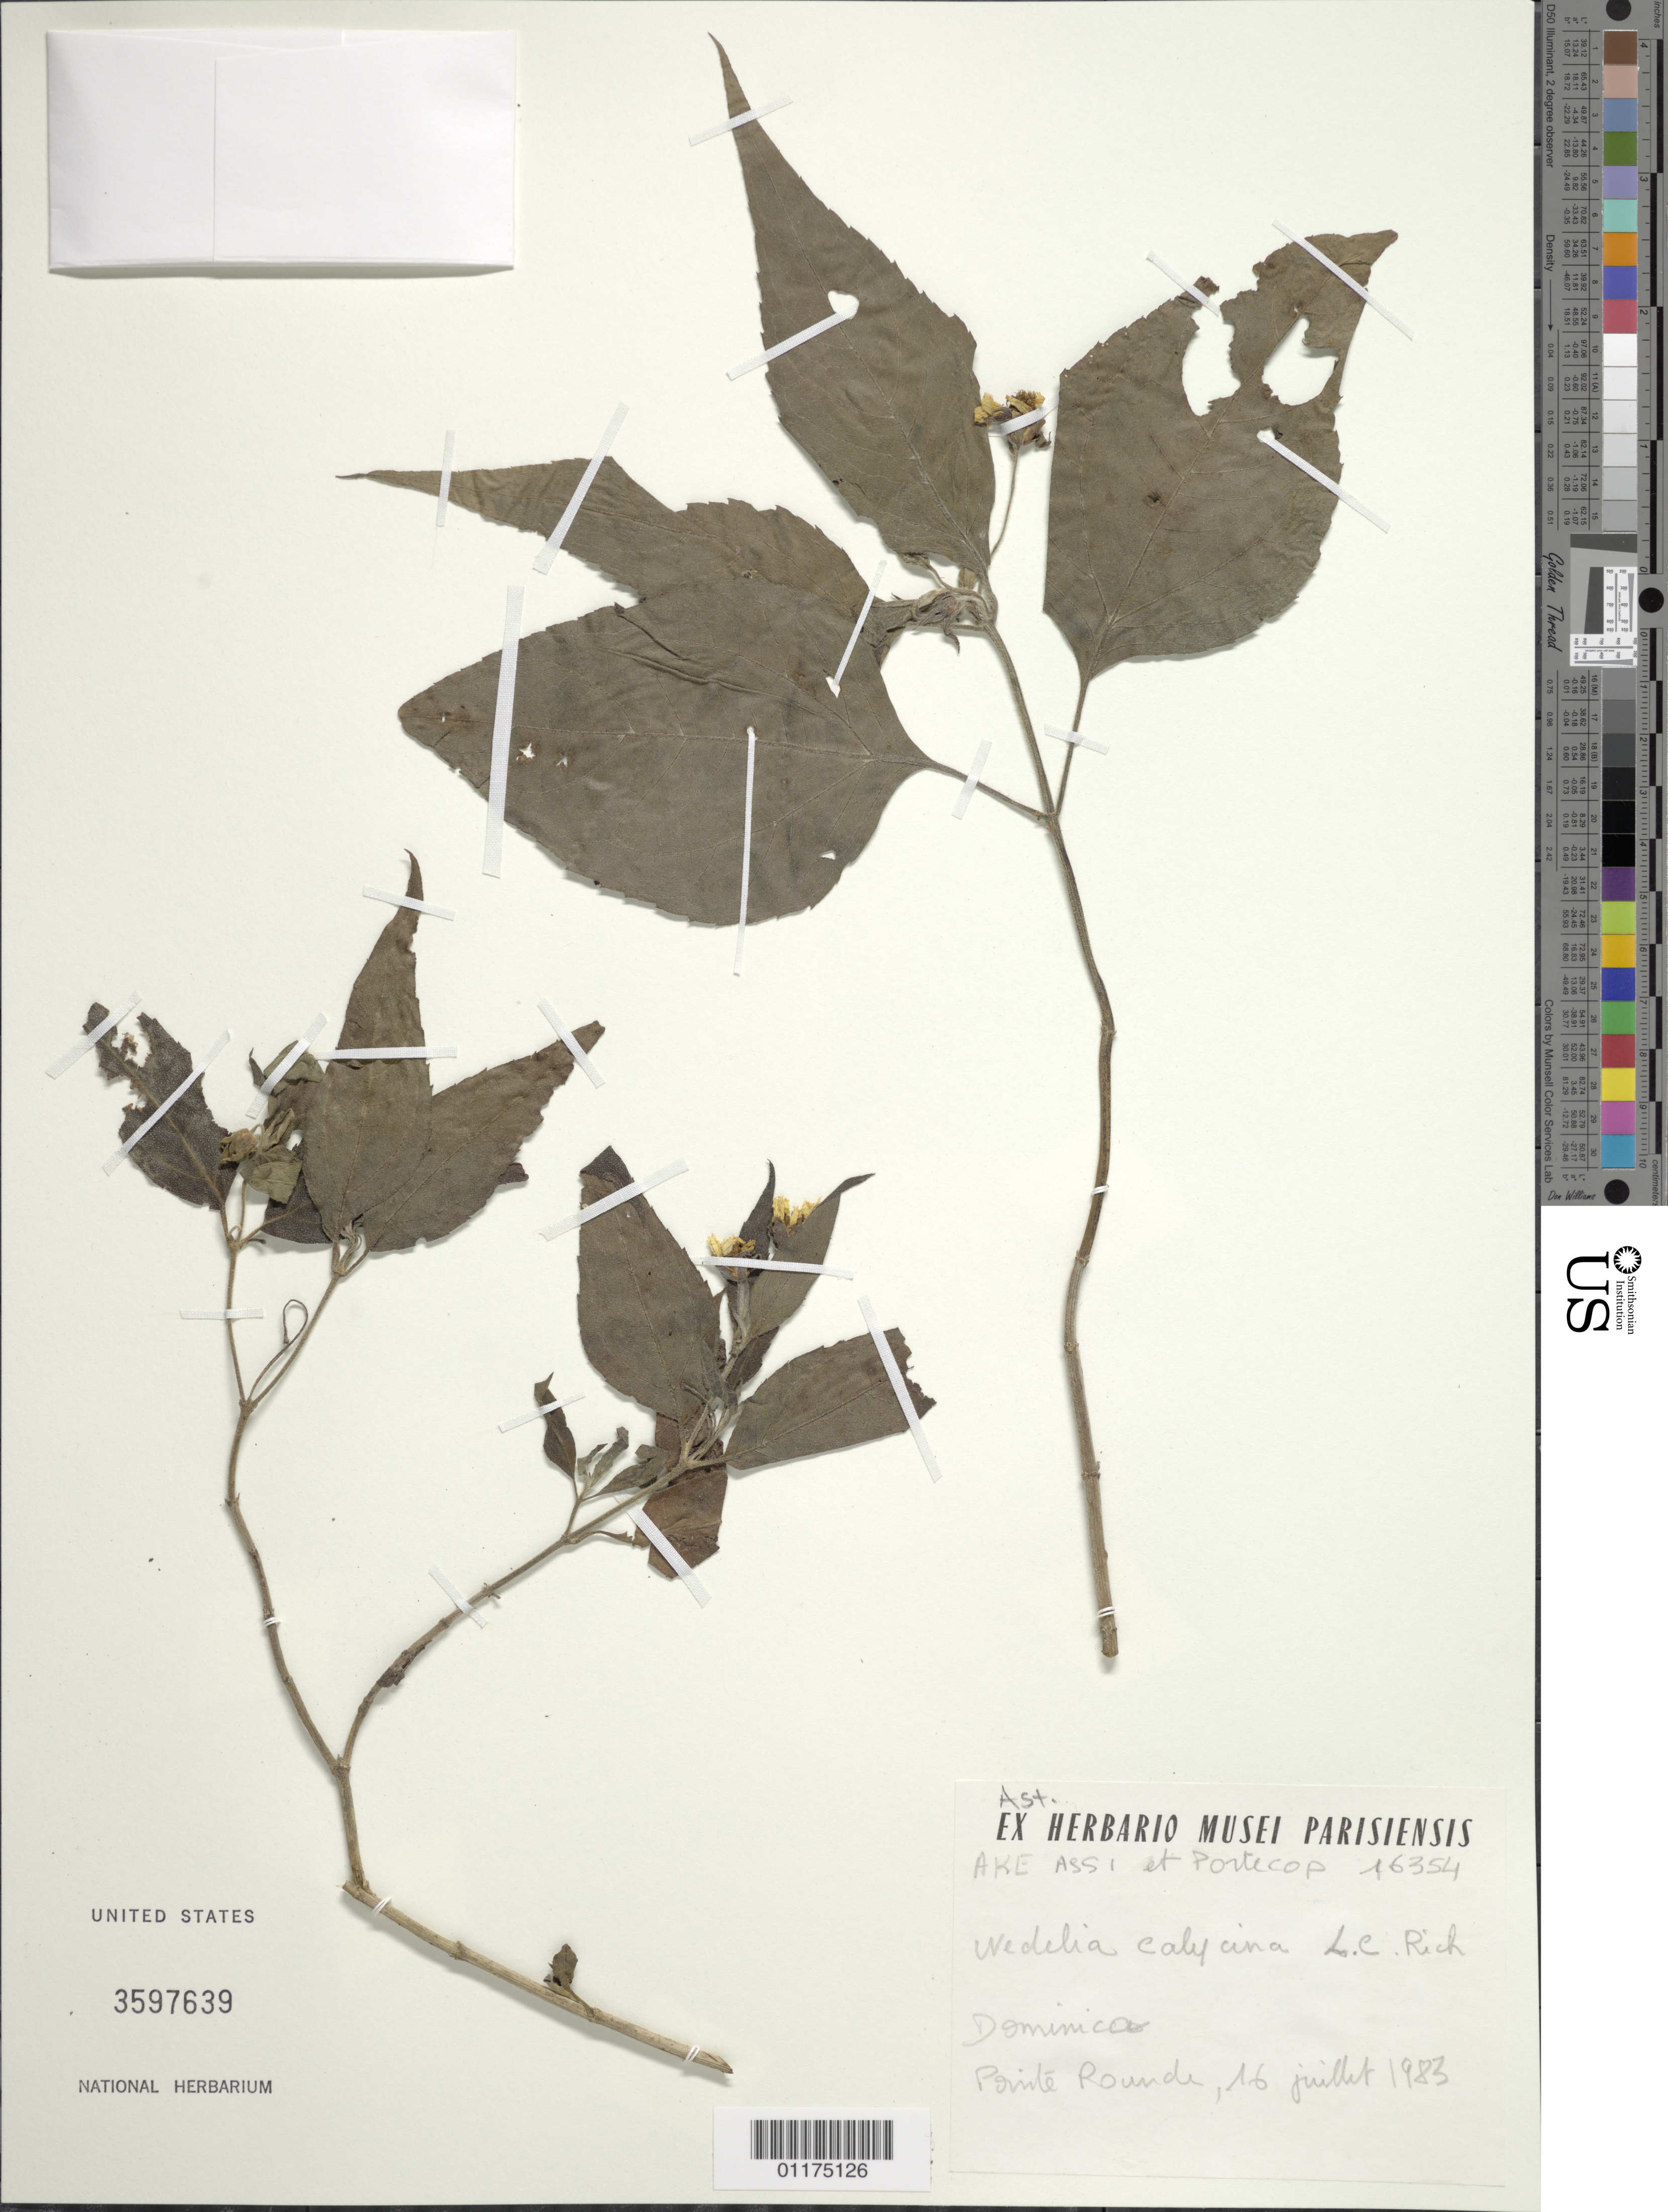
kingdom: Plantae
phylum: Tracheophyta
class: Magnoliopsida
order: Asterales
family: Asteraceae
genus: Wedelia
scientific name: Wedelia calycina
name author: Rich.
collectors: -. Ake-Assi & -. Portecop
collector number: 16354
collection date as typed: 16 Jul 1983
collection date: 1983-07-16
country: Dominica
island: Dominica I.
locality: Pointe Rounde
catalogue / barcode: US 3597639